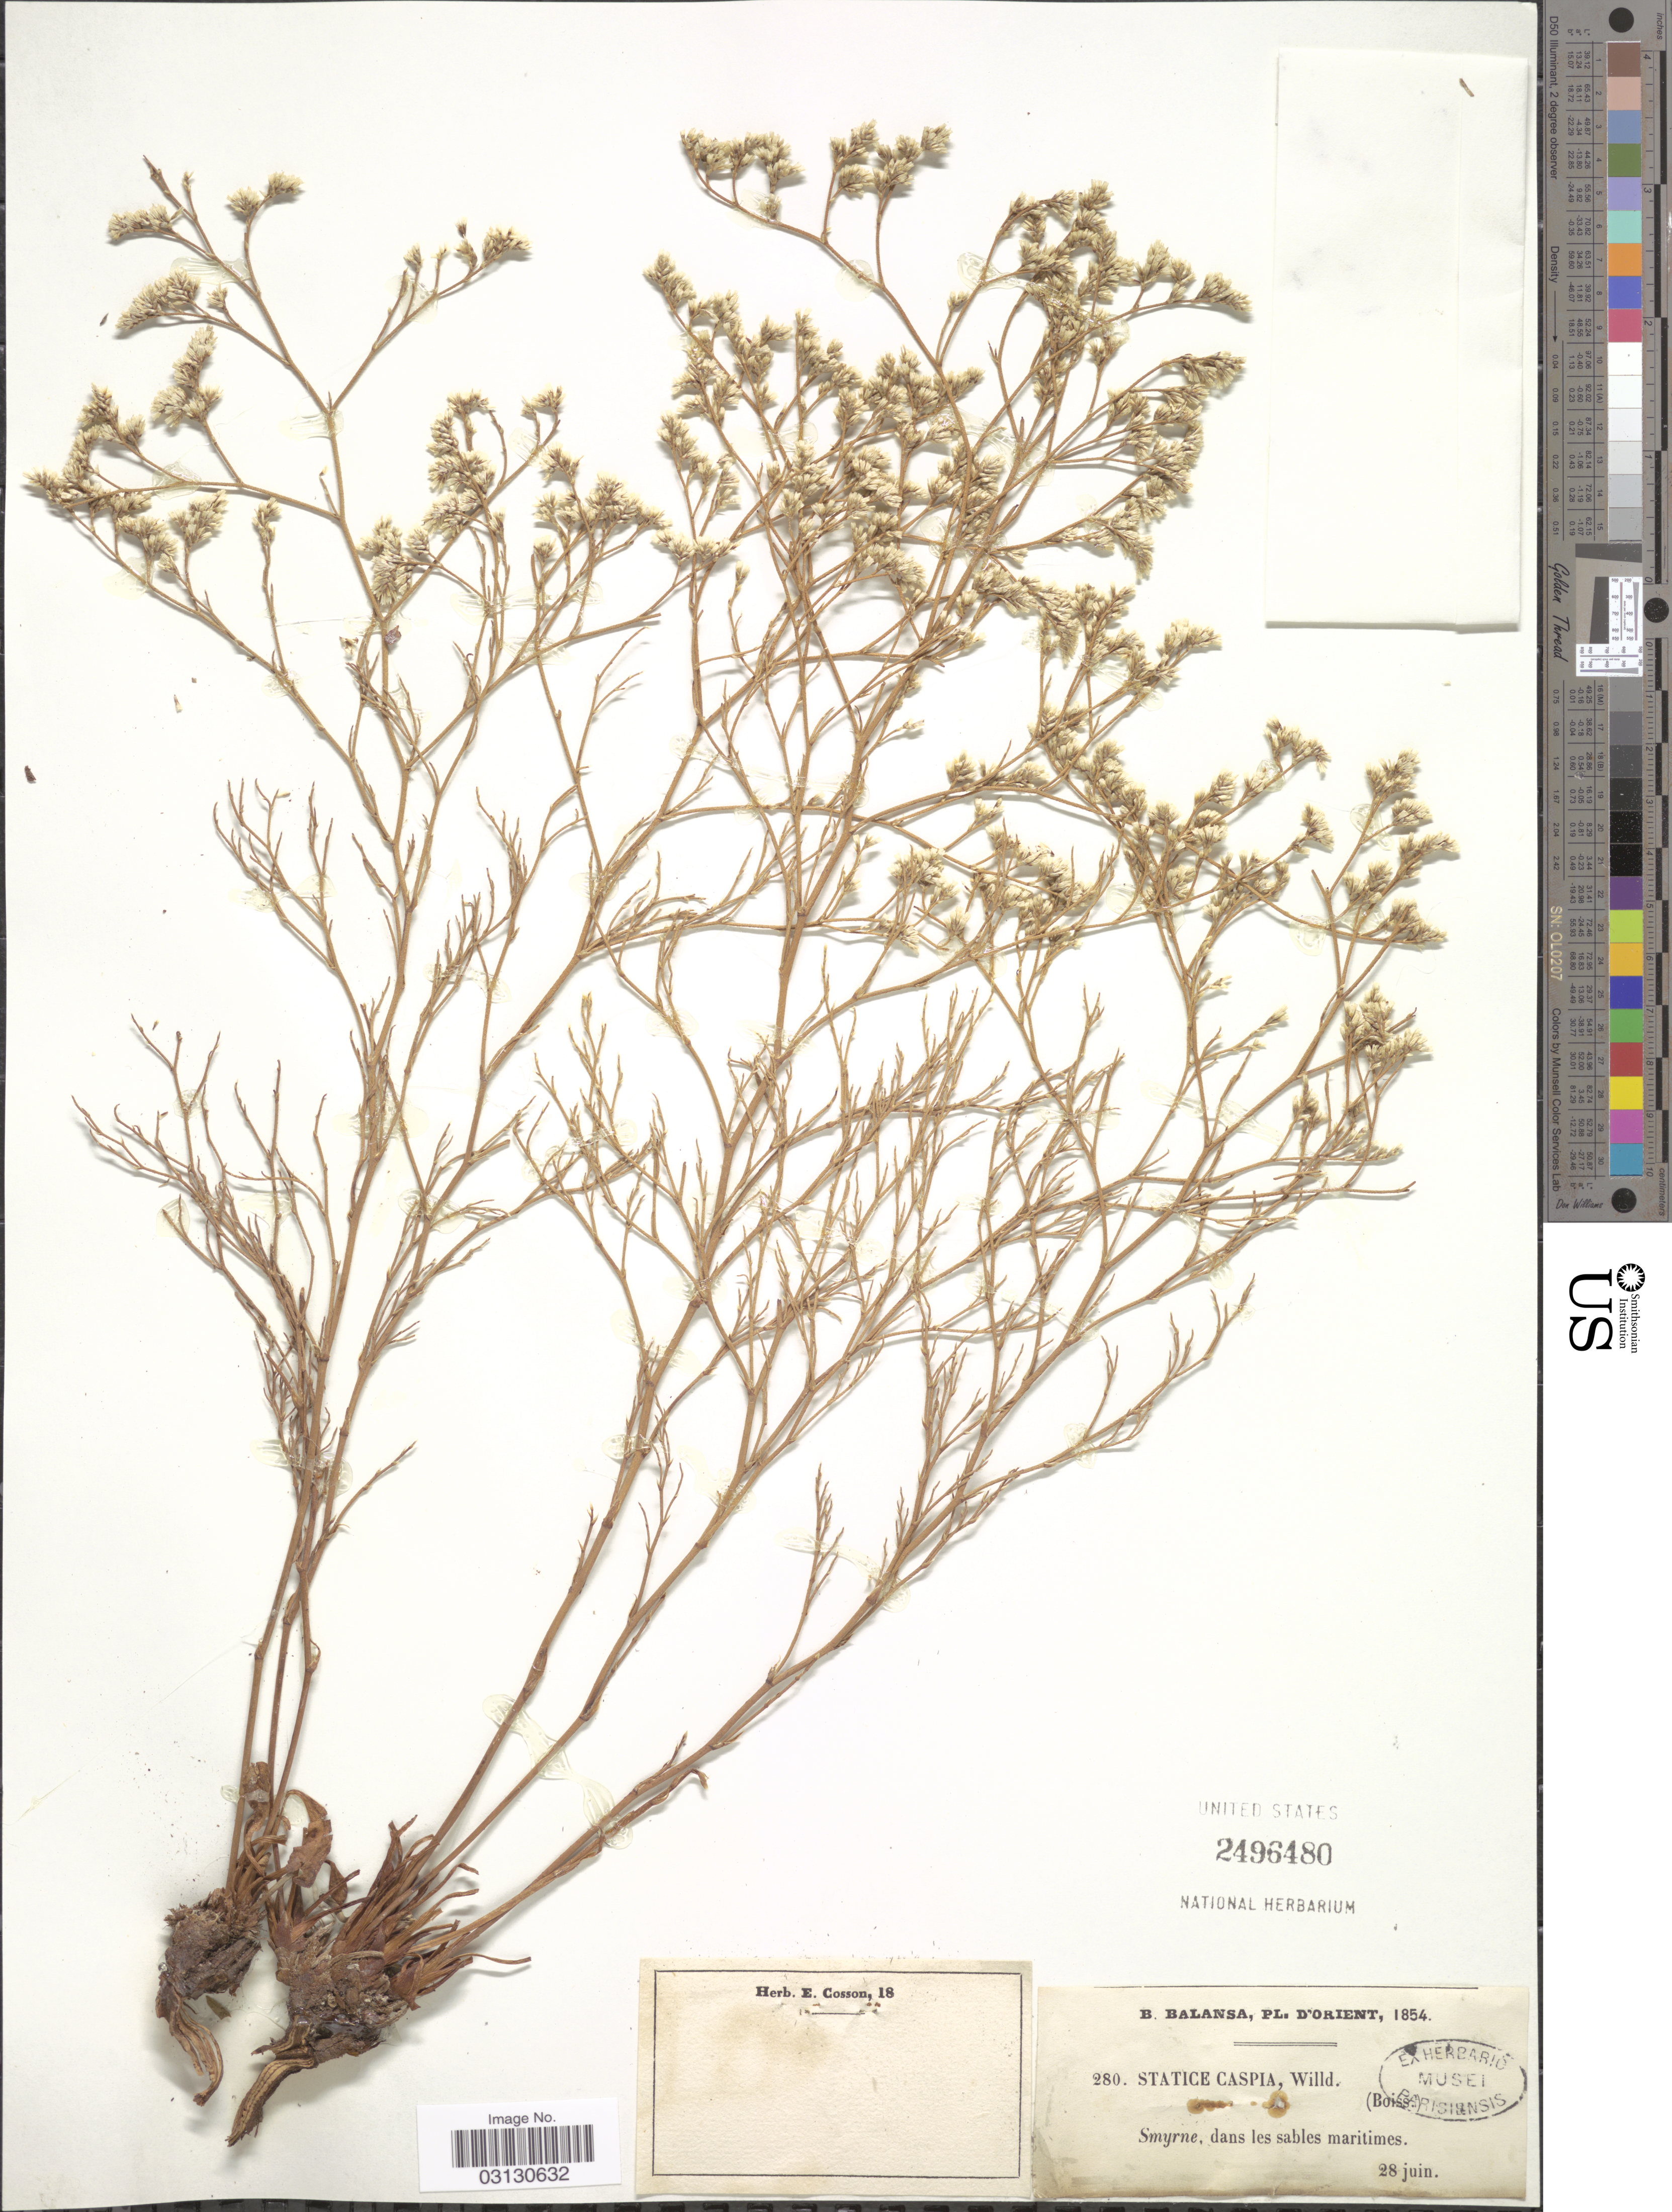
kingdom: Plantae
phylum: Tracheophyta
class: Magnoliopsida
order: Caryophyllales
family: Plumbaginaceae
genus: Limonium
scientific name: Limonium caspium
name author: (Willd.) P. Fourn.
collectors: B. Balansa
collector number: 280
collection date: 1854-06-28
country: Turkey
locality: D'Orient, Smyrne, dans les sables maritimes.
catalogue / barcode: US 2496480